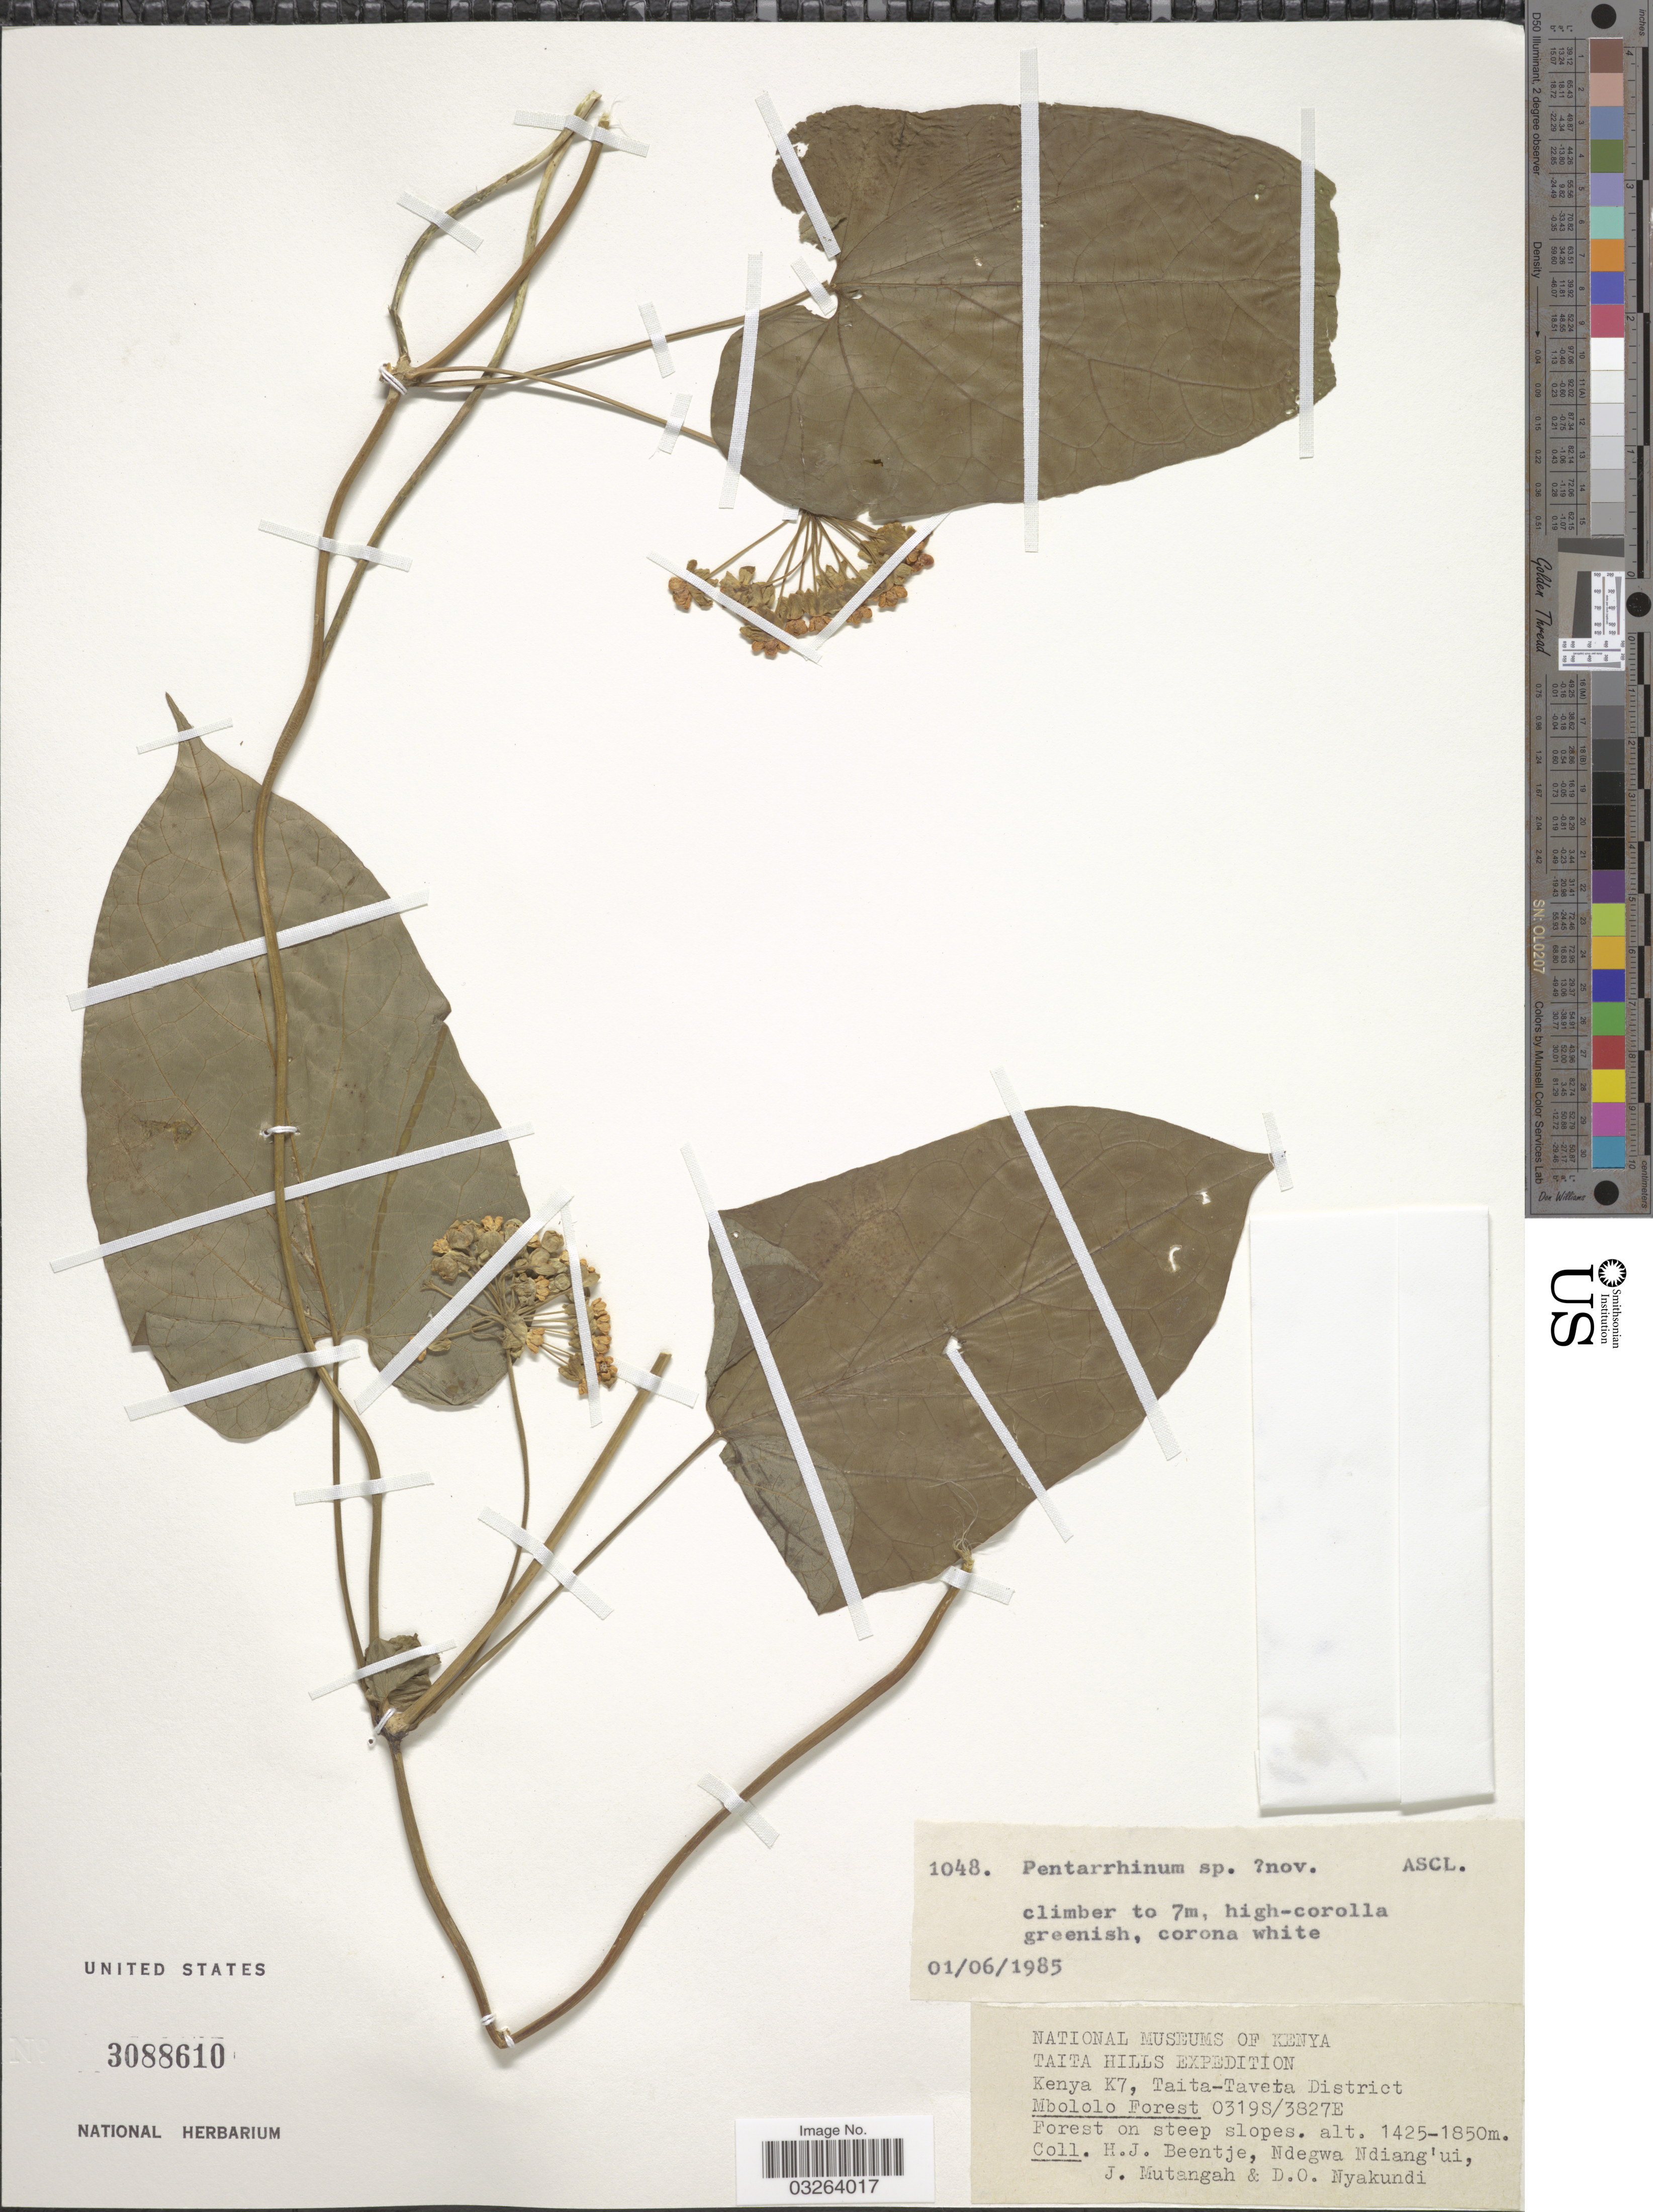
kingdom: Plantae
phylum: Tracheophyta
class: Magnoliopsida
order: Gentianales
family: Apocynaceae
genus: Pentarrhinum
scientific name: Pentarrhinum insipidum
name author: E. Mey.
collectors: H. J. Beentje, Ndegwa Ndiang'ui, J. Mutangah & D. Nyakundi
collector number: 1048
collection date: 1985-06-01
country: Kenya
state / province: Taita Taveta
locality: Taita Hills. K7, Taita-Taveta District. Mbololo Forest.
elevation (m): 1425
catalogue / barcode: US 3088610